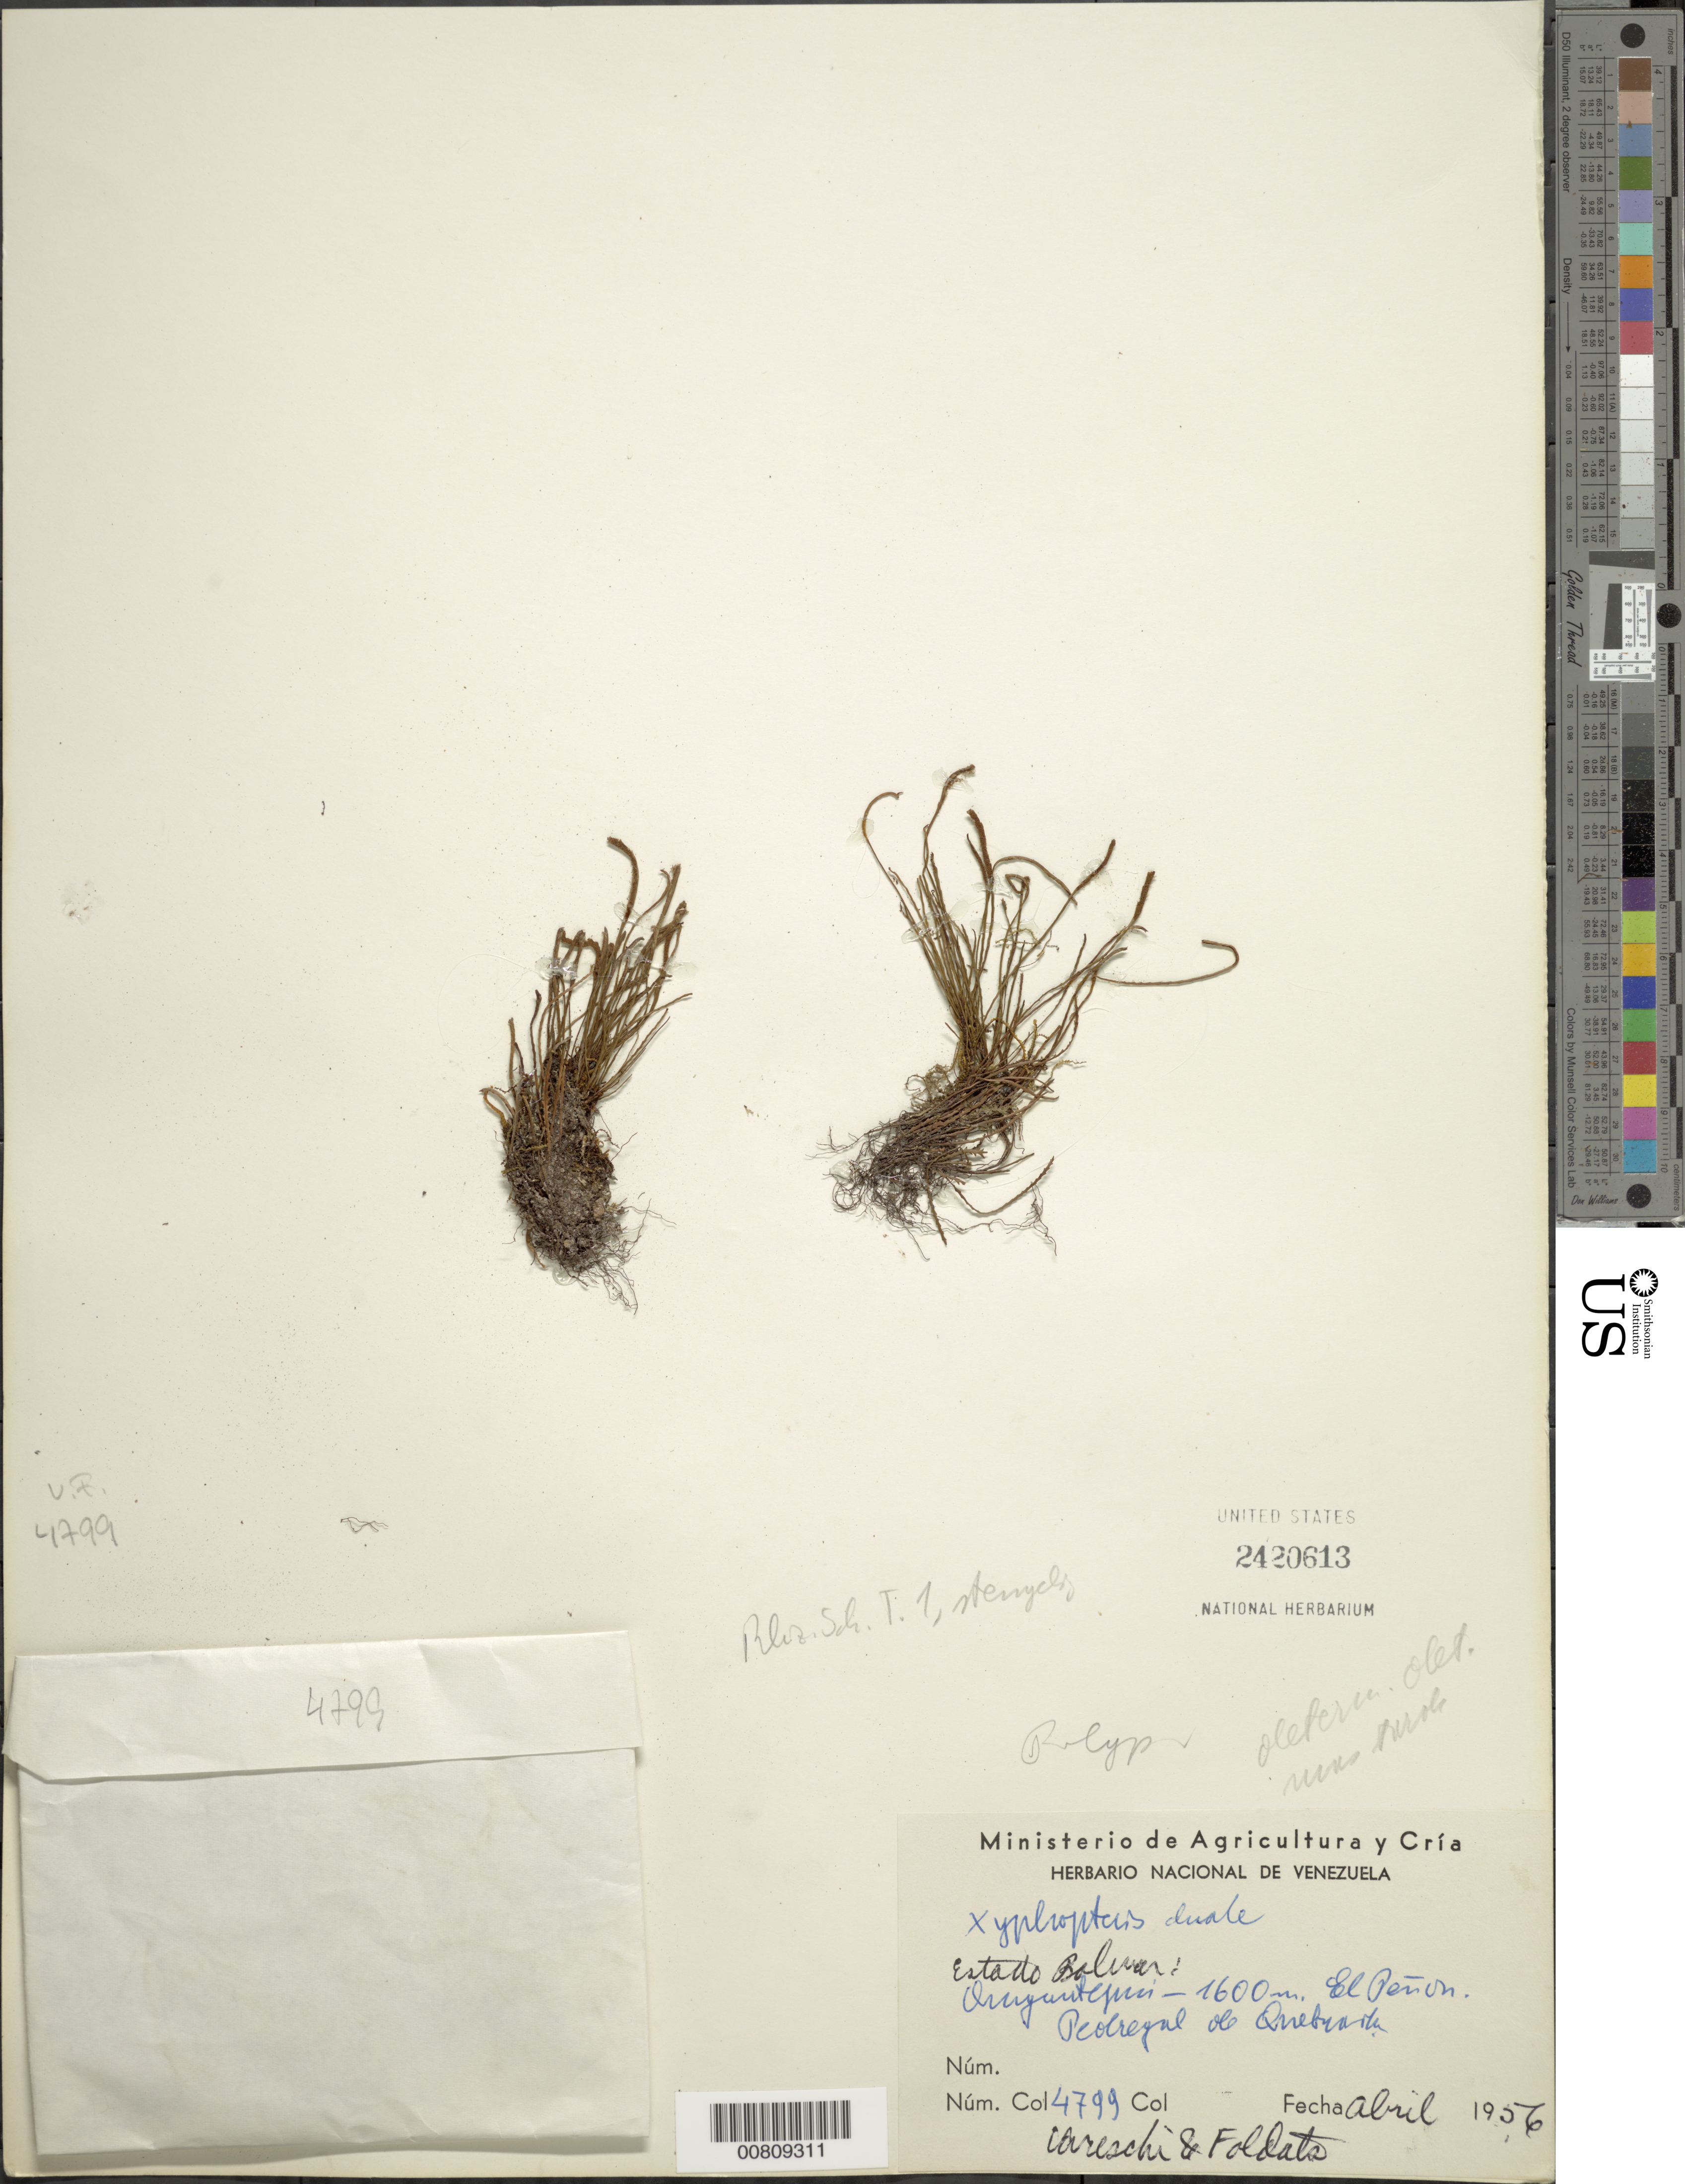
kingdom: Plantae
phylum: Tracheophyta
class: Polypodiopsida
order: Polypodiales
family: Polypodiaceae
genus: Cochlidium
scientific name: Cochlidium serrulatum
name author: (Sw.) L.E. Bishop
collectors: -. Vareschi & Foldats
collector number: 4799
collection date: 1956-04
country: Venezuela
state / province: Bolivar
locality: Auyántepui , Pedregal de Quebrada.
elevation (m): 1600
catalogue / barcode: US 2420613